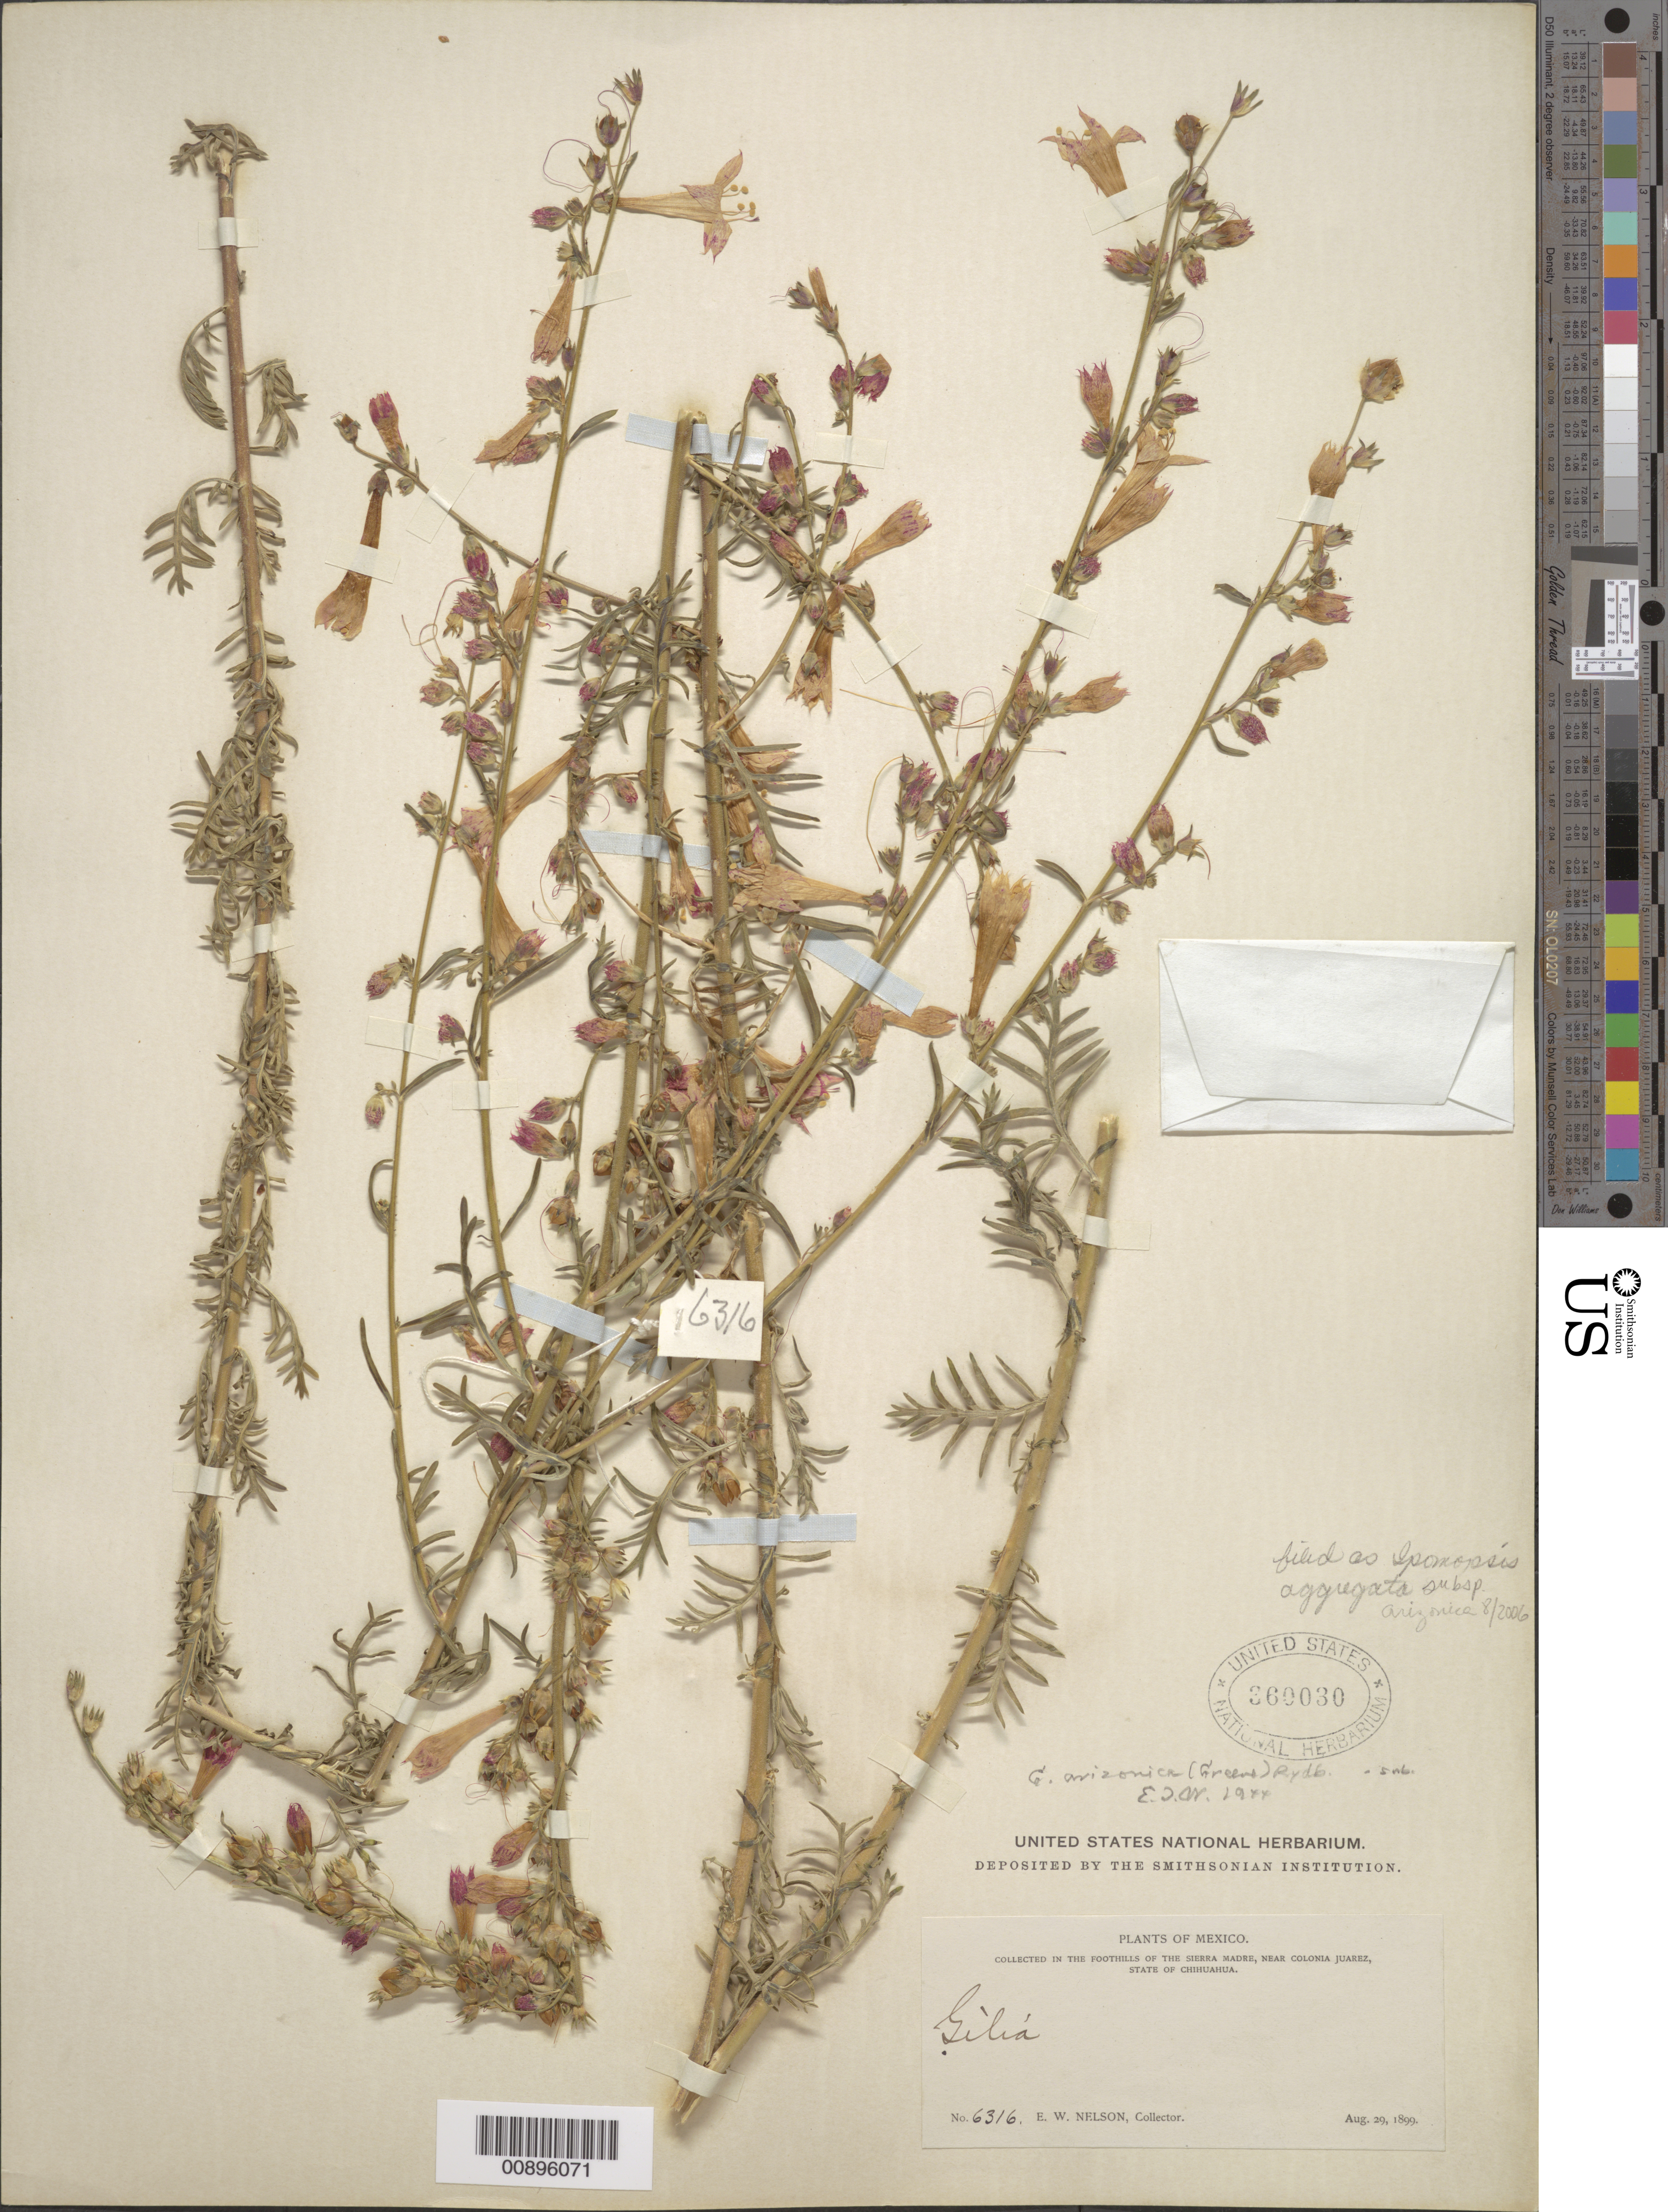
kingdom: Plantae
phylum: Tracheophyta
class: Magnoliopsida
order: Ericales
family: Polemoniaceae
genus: Ipomopsis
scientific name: Ipomopsis aggregata subsp. arizonica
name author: (Greene) V.E. Grant & A.D. Grant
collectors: E. W. Nelson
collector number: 6316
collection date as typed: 29 Aug 1899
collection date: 1899-08-29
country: Mexico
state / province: Chihuahua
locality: Foothills of the Sierra Madre, near Colonia Juárez, Chihuahua.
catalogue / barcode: US 360030